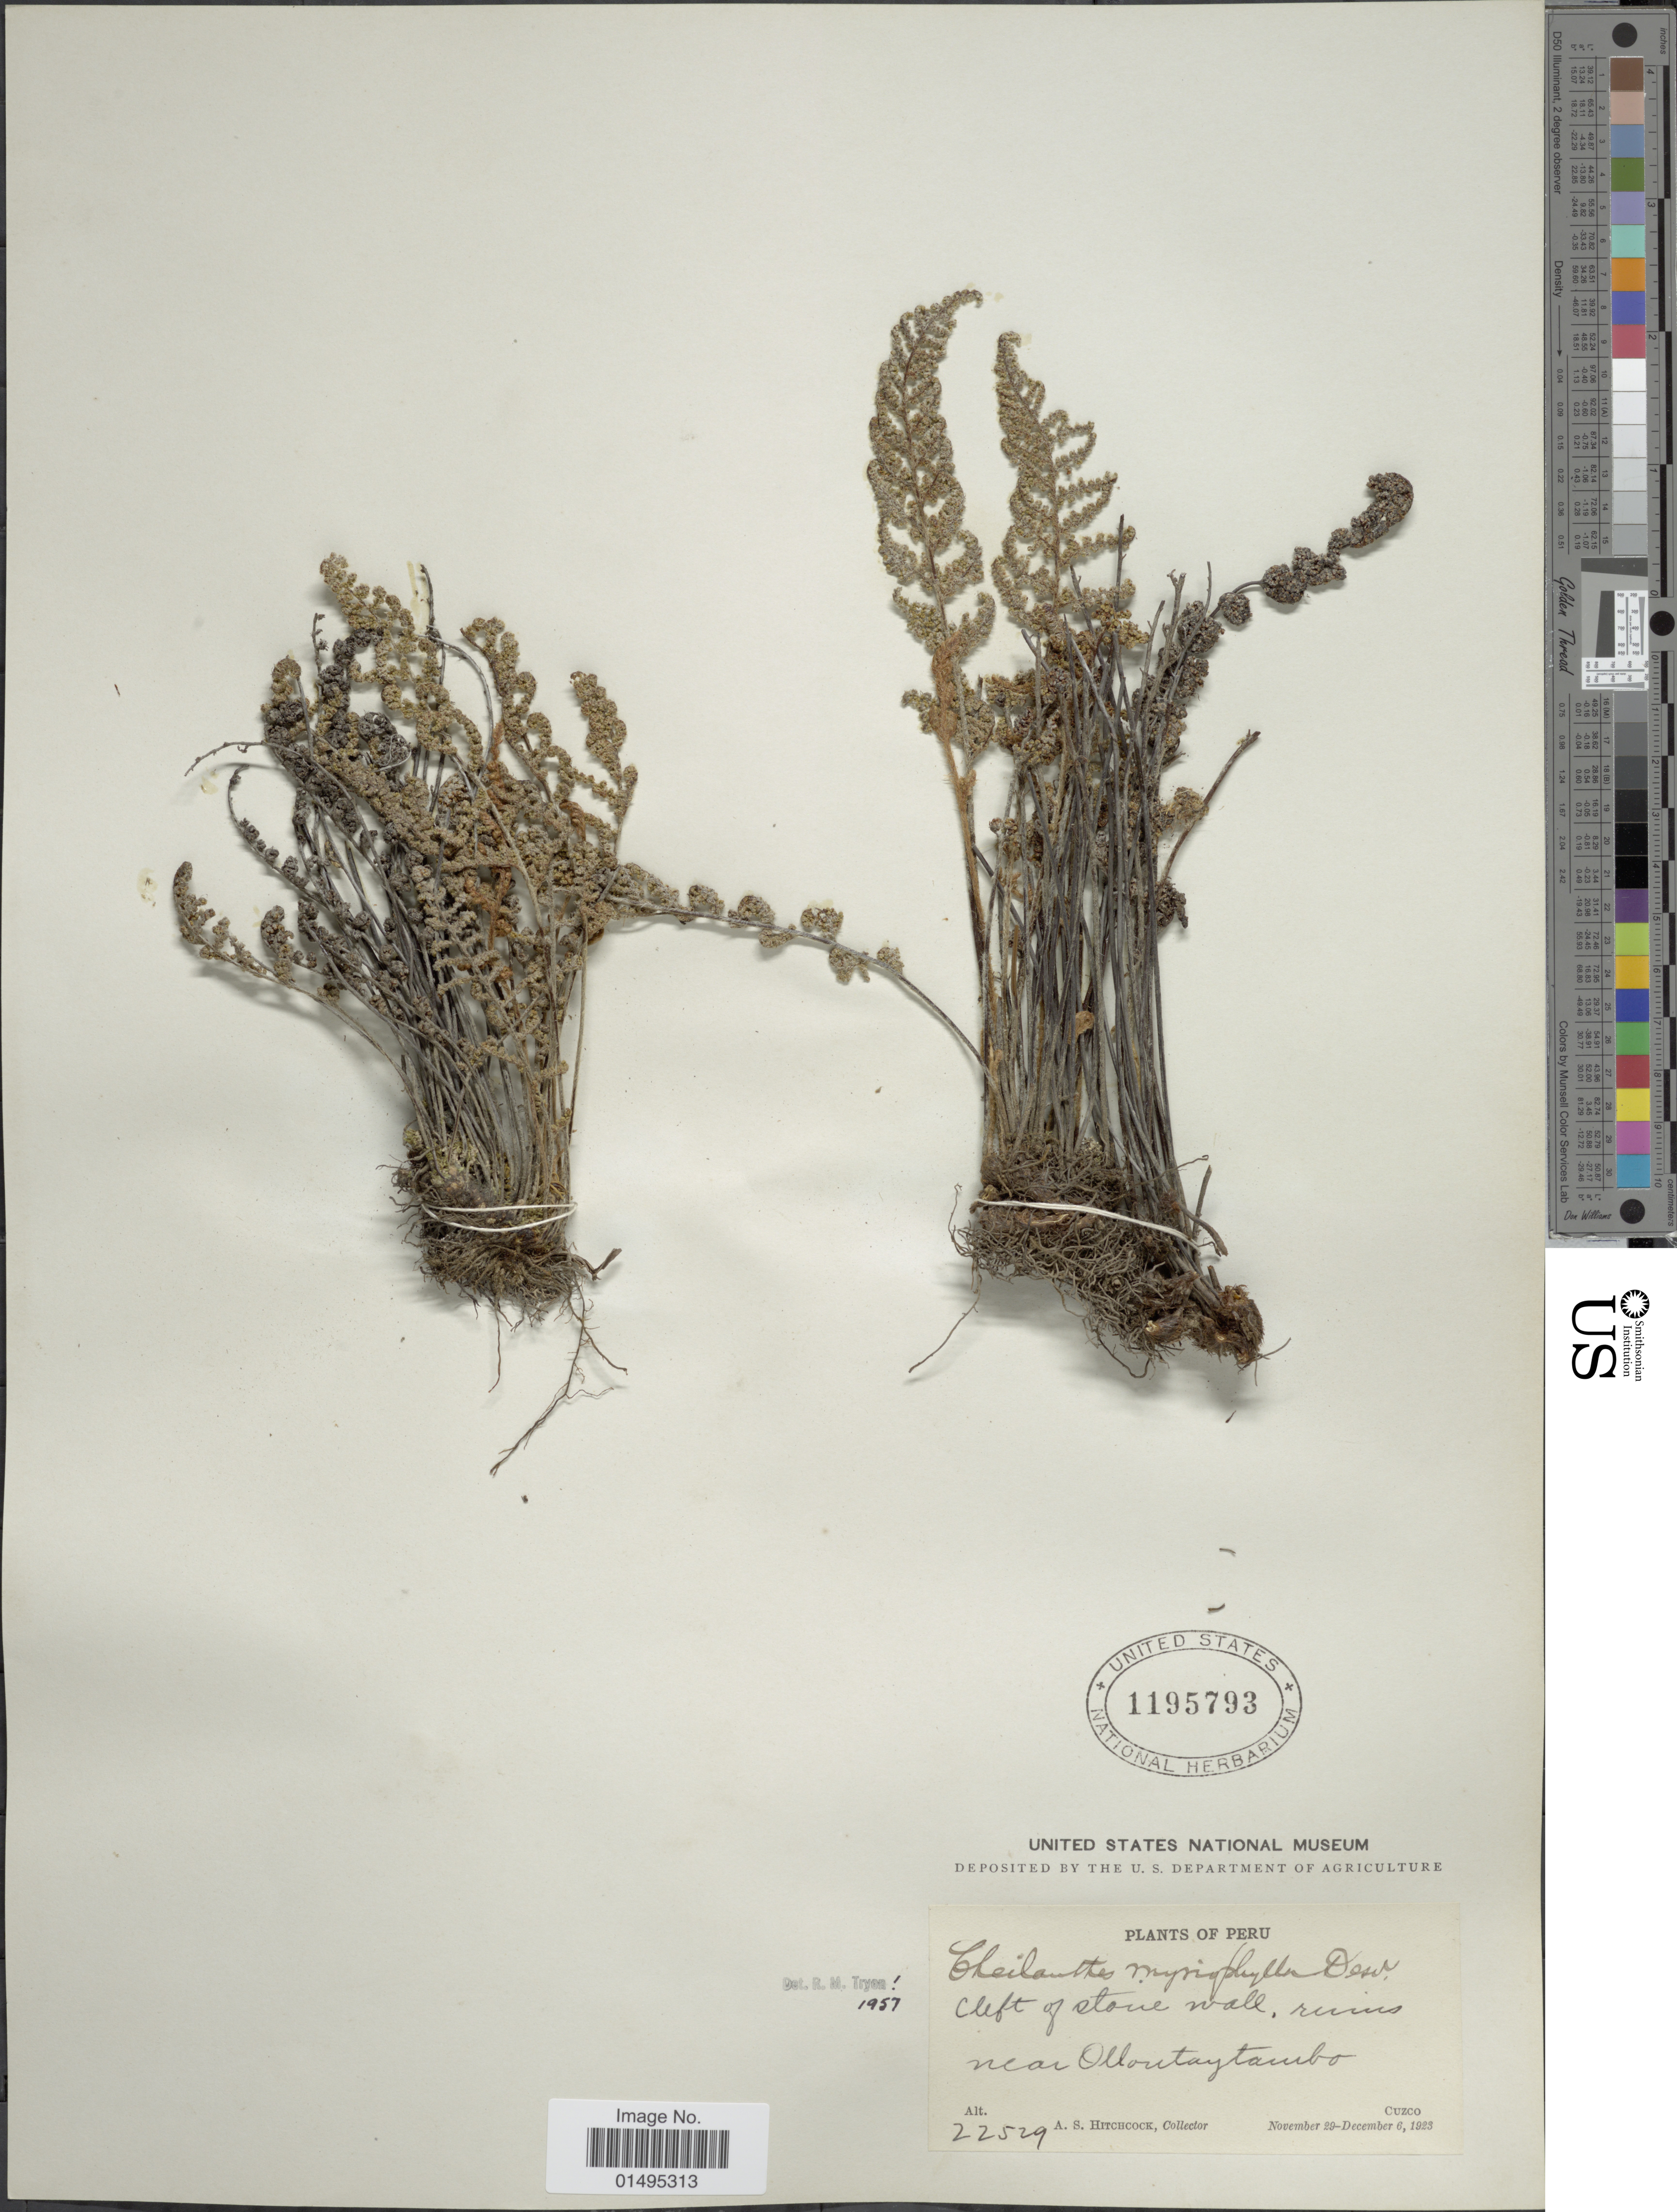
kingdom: Plantae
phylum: Tracheophyta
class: Polypodiopsida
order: Polypodiales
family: Pteridaceae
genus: Myriopteris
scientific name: Myriopteris myriophylla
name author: (Desv.) J. Sm.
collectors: A. S. Hitchcock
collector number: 22519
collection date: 1923-11-29/1923-12-06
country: Peru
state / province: Cusco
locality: Cleft of stone wall, ruins near Ollontaytambo, Cuzco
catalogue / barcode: US 1195793